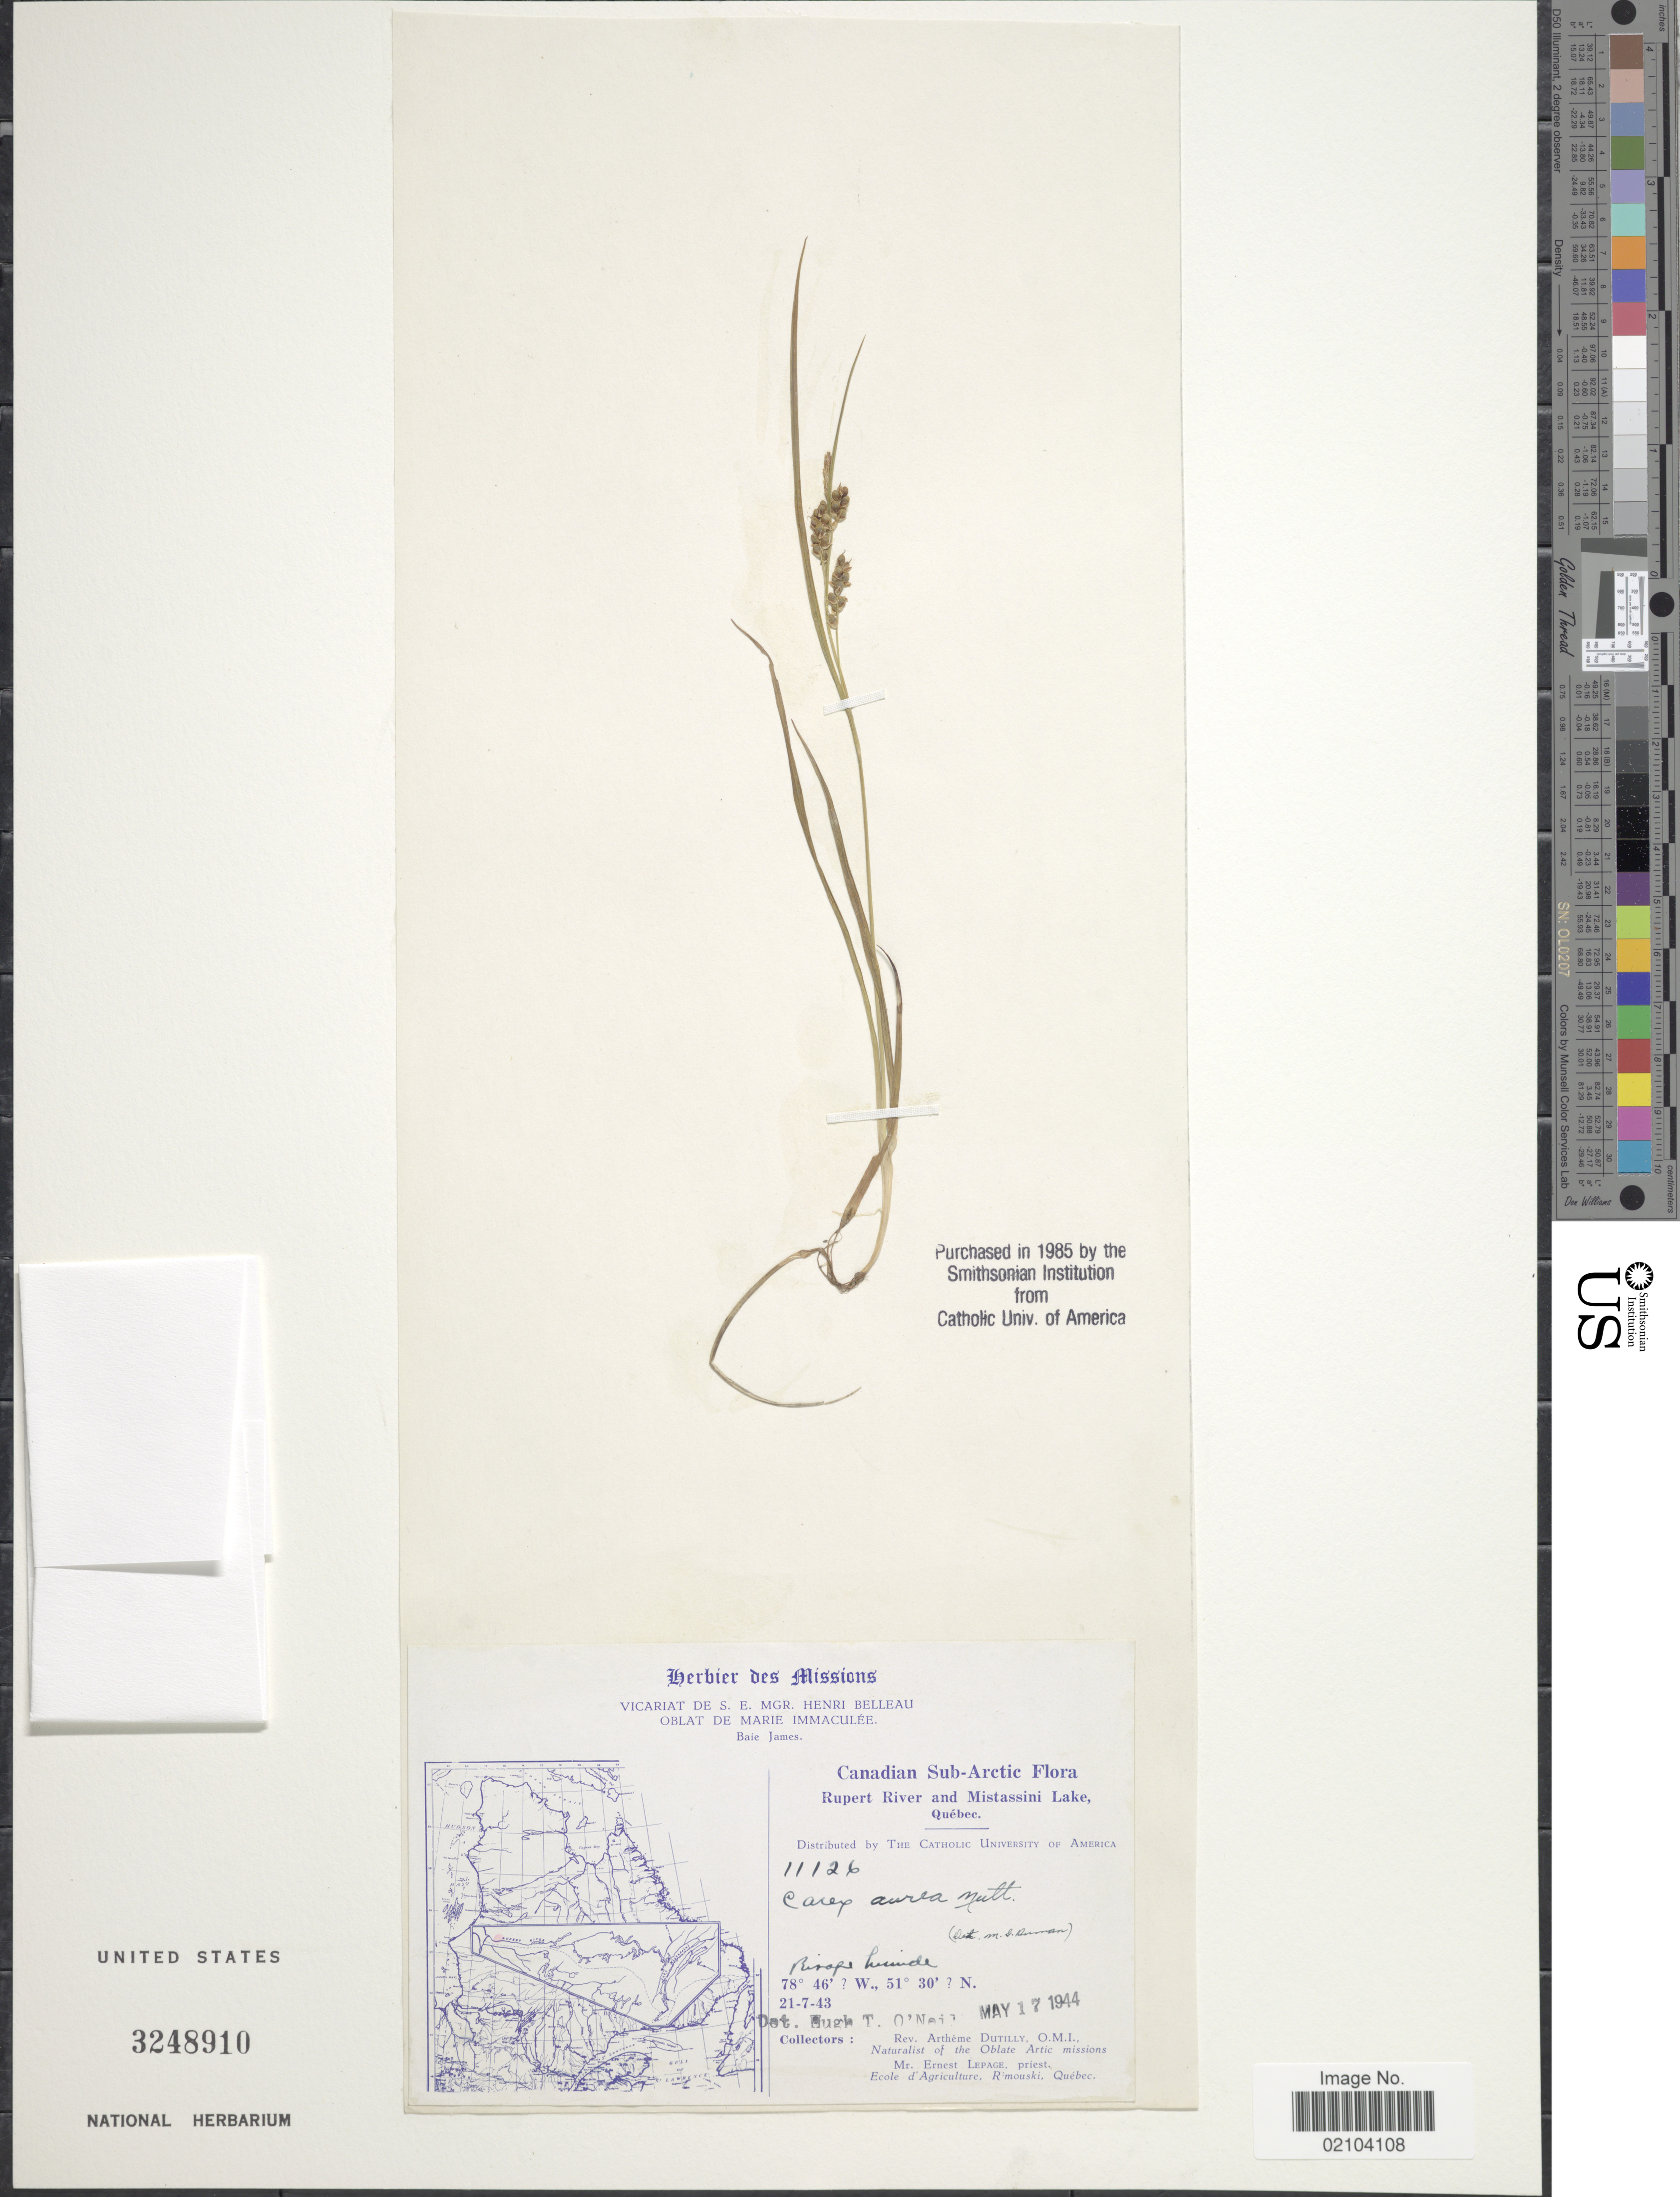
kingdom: Plantae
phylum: Tracheophyta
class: Liliopsida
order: Poales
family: Cyperaceae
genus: Carex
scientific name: Carex aurea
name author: Nutt.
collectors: A. Dutilly & E. Lepage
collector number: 11126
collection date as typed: Transcribed d/m/y: 21/7/43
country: Canada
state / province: Quebec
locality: Canadian Sub-Arctic. Rupert River and Mistassini Lake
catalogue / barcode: US 3248910